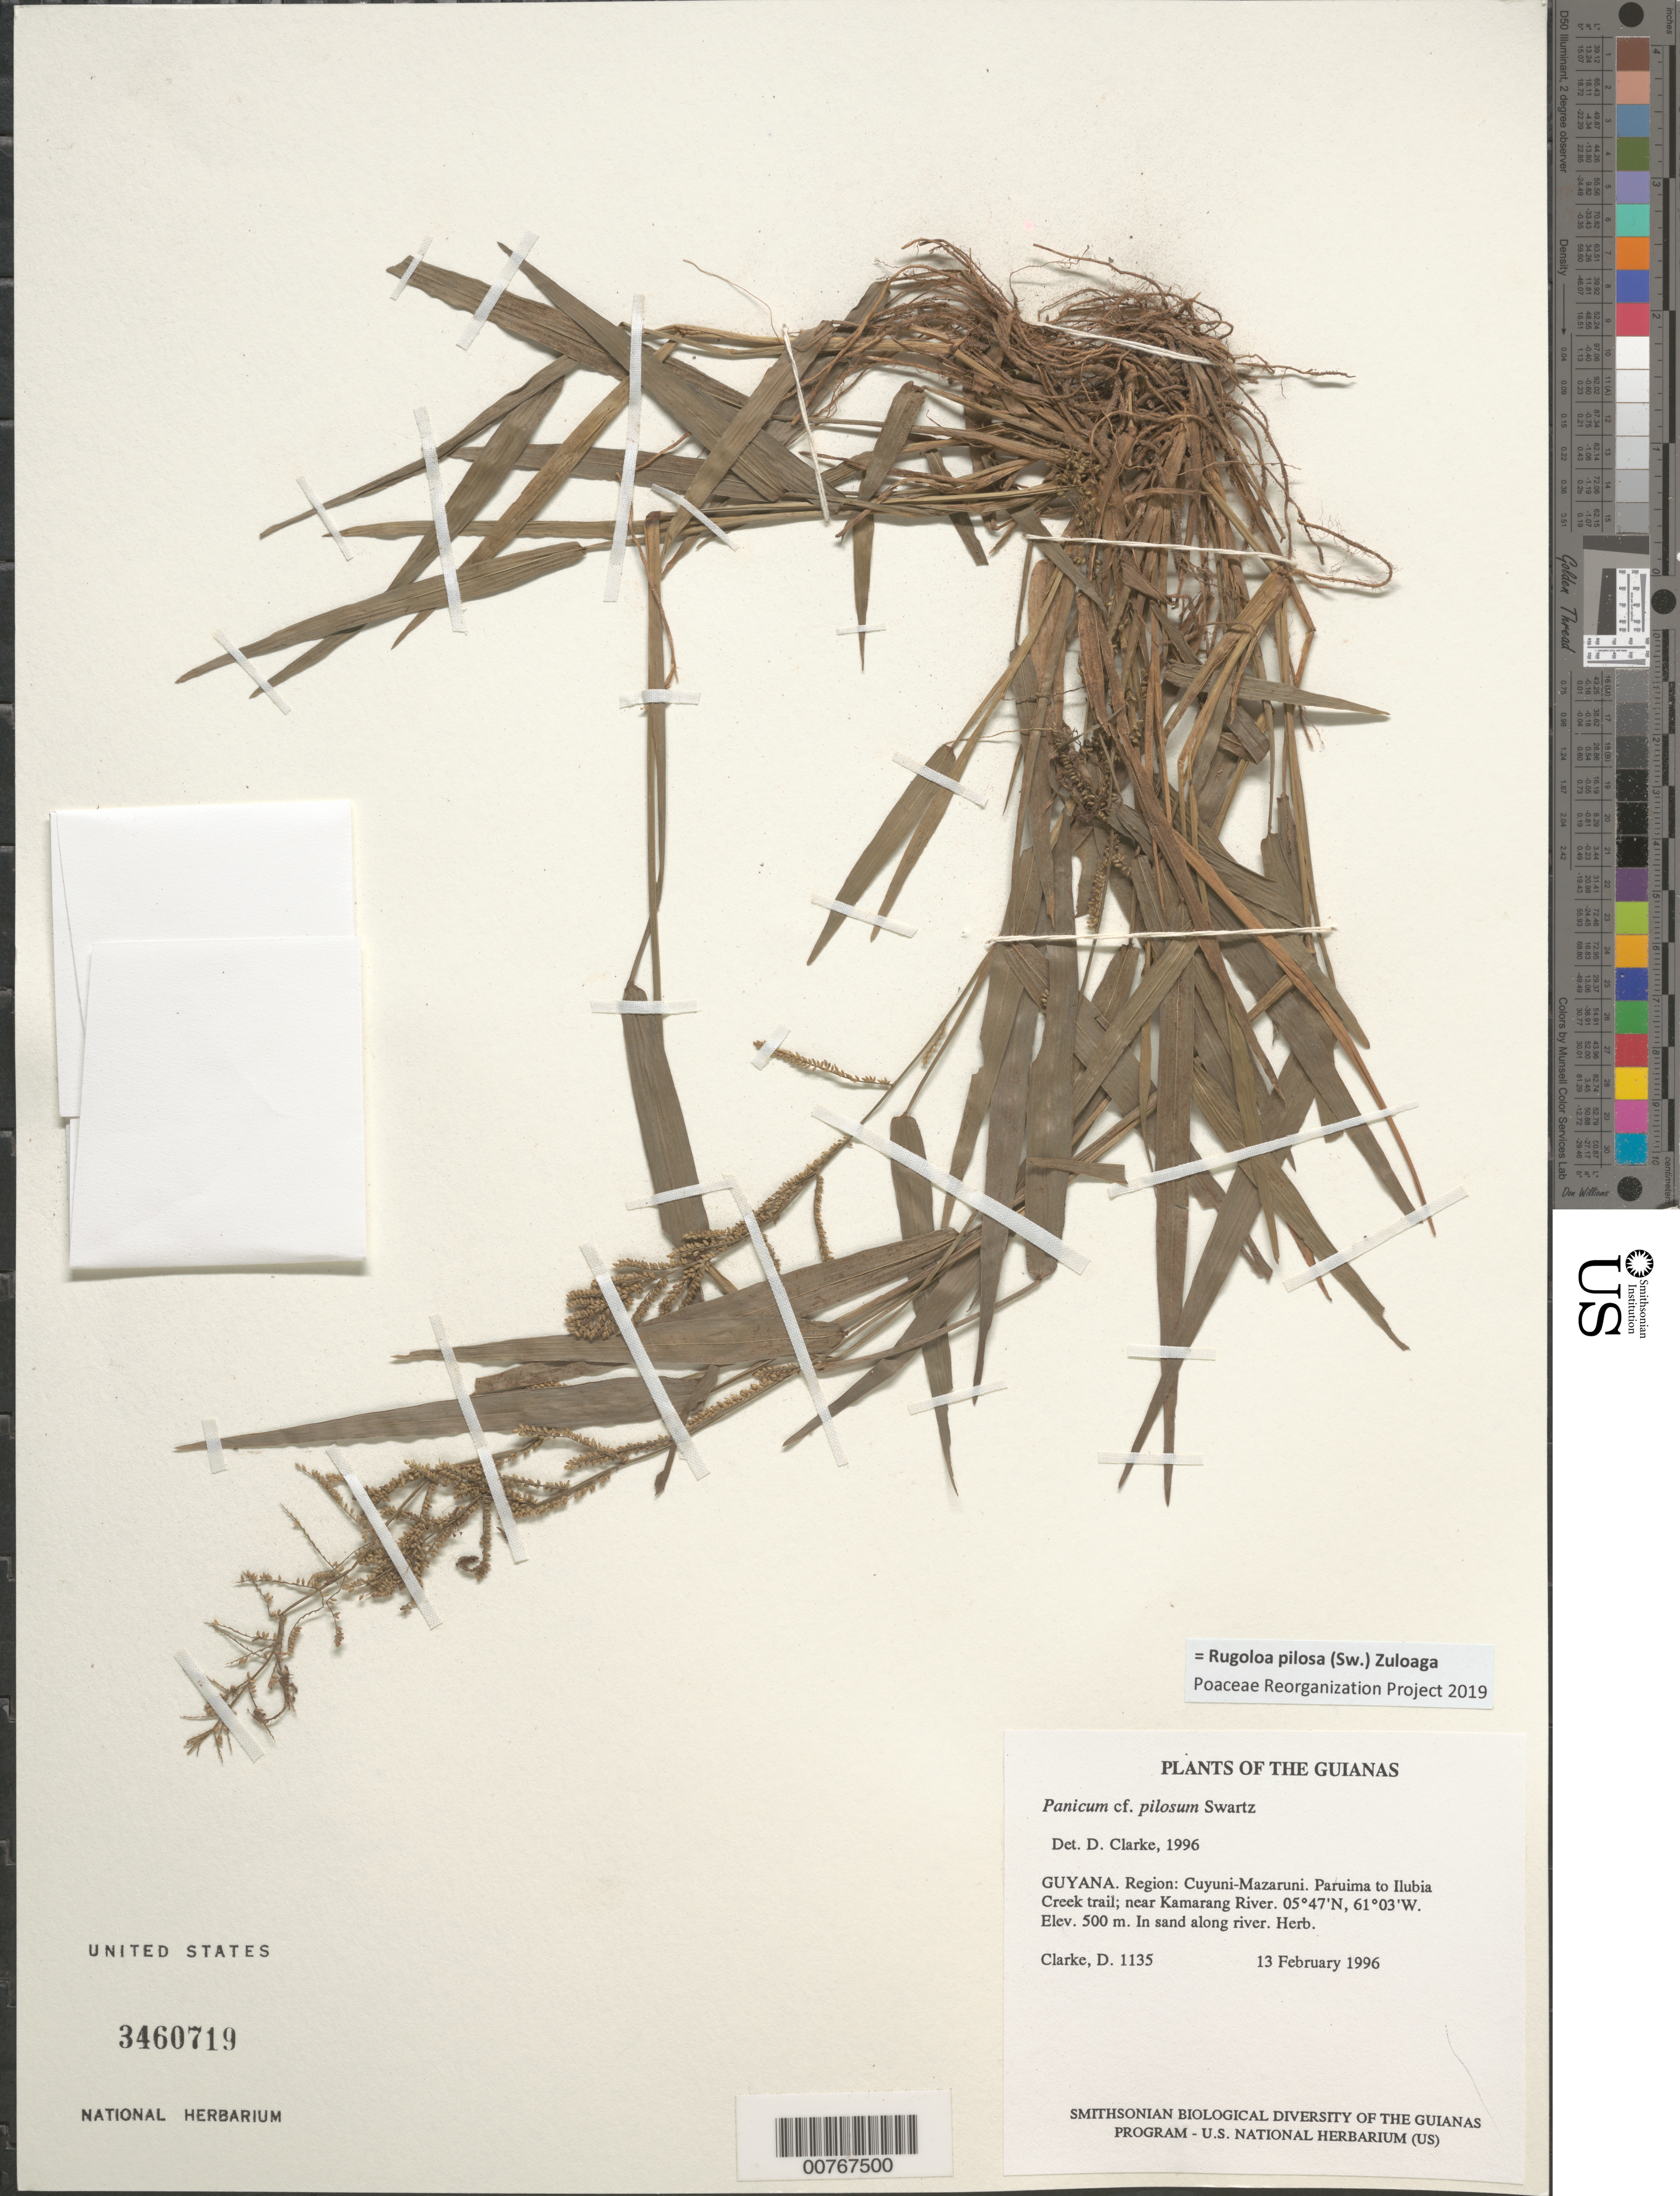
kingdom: Plantae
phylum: Tracheophyta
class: Liliopsida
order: Poales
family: Poaceae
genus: Panicum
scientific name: Panicum pilosum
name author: Sw.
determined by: Clarke, H. D., University of North Carolina (Asheville)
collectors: H. D. Clarke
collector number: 1135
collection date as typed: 13 February 1996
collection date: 1996-02-13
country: Guyana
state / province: Cuyuni-Mazaruni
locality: Paruima to Ilubia Creek trail; near Kamarang River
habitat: In sand along river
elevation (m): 500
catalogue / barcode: US 3460719